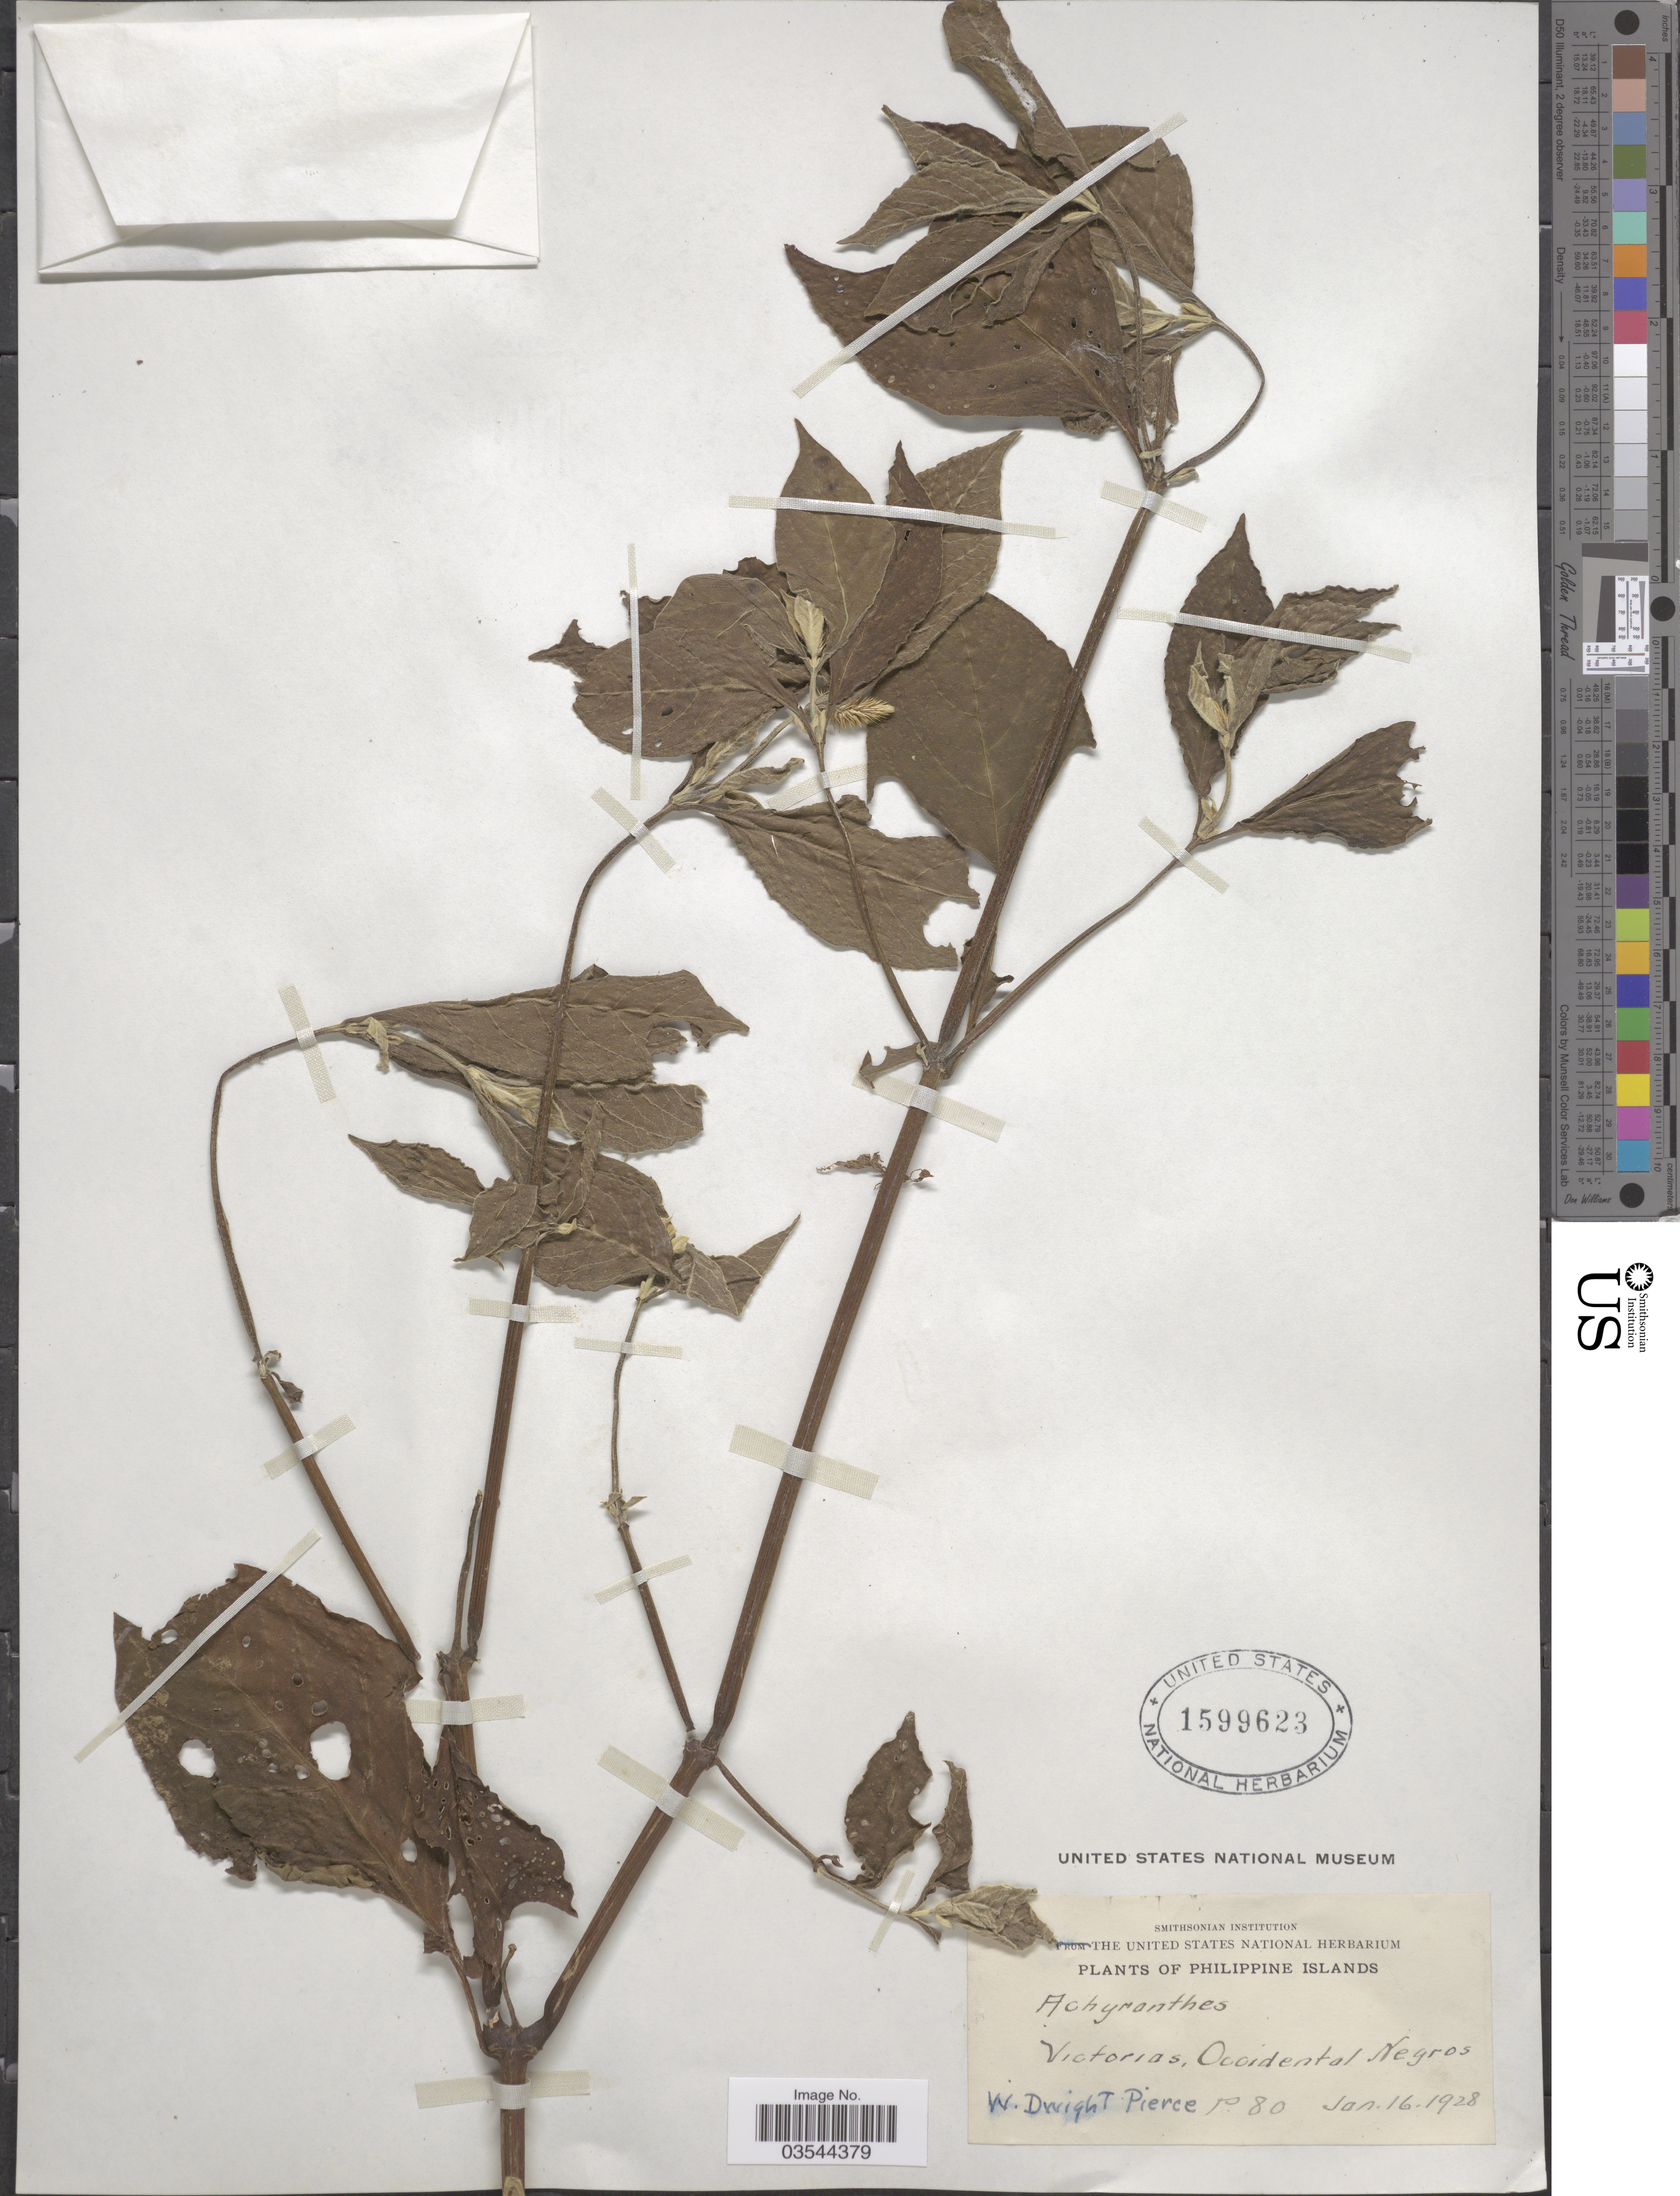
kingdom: Plantae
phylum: Tracheophyta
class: Magnoliopsida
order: Caryophyllales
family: Amaranthaceae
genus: Achyranthes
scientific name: Achyranthes aspera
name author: L.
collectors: W. Pierce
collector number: P80*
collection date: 1928-01-16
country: Philippines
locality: Victorias, Occidental Negros.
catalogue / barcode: US 1599623